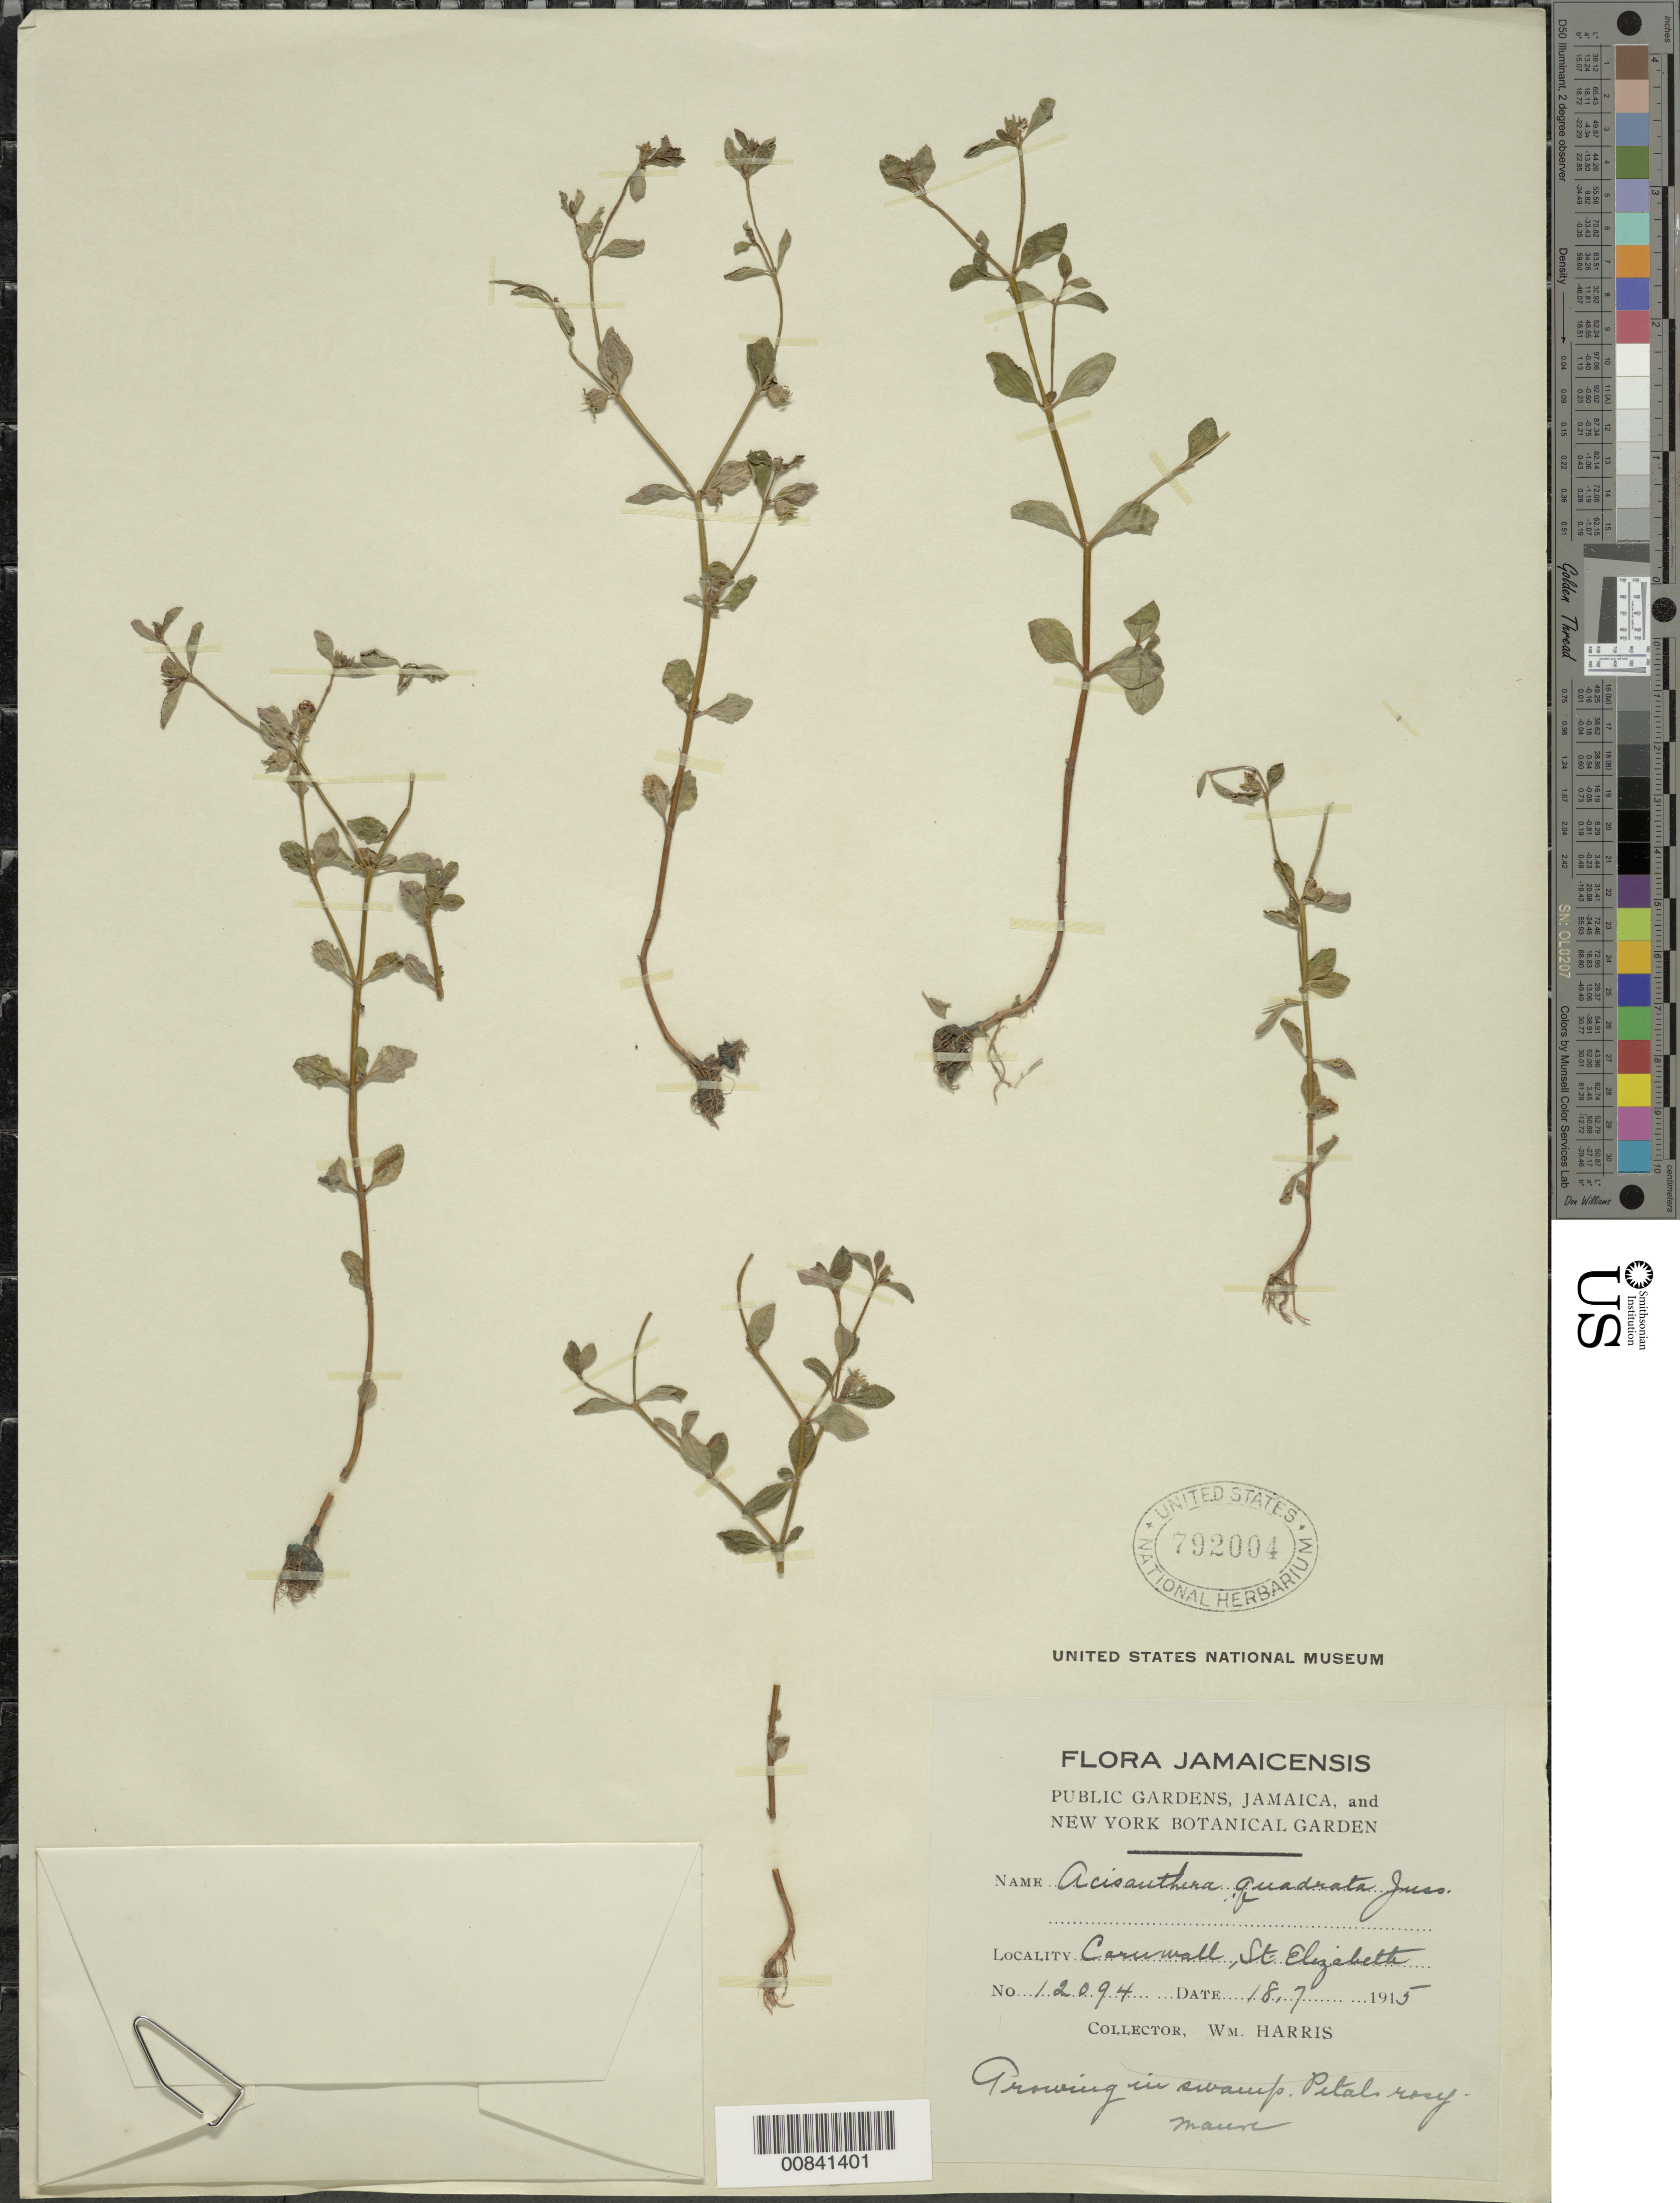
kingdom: Plantae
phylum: Tracheophyta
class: Magnoliopsida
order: Myrtales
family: Melastomataceae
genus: Acisanthera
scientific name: Acisanthera erecta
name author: Gleason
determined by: Nunes da Silva, Diego, (RB), Jardim Botanico do Rio de Janeiro - Herbario (BRAZIL)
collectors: W. H. Harris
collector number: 12094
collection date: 1915-07-18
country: Jamaica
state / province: Saint Elizabeth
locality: Cornwall.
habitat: Growing in swamp.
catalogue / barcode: US 792004